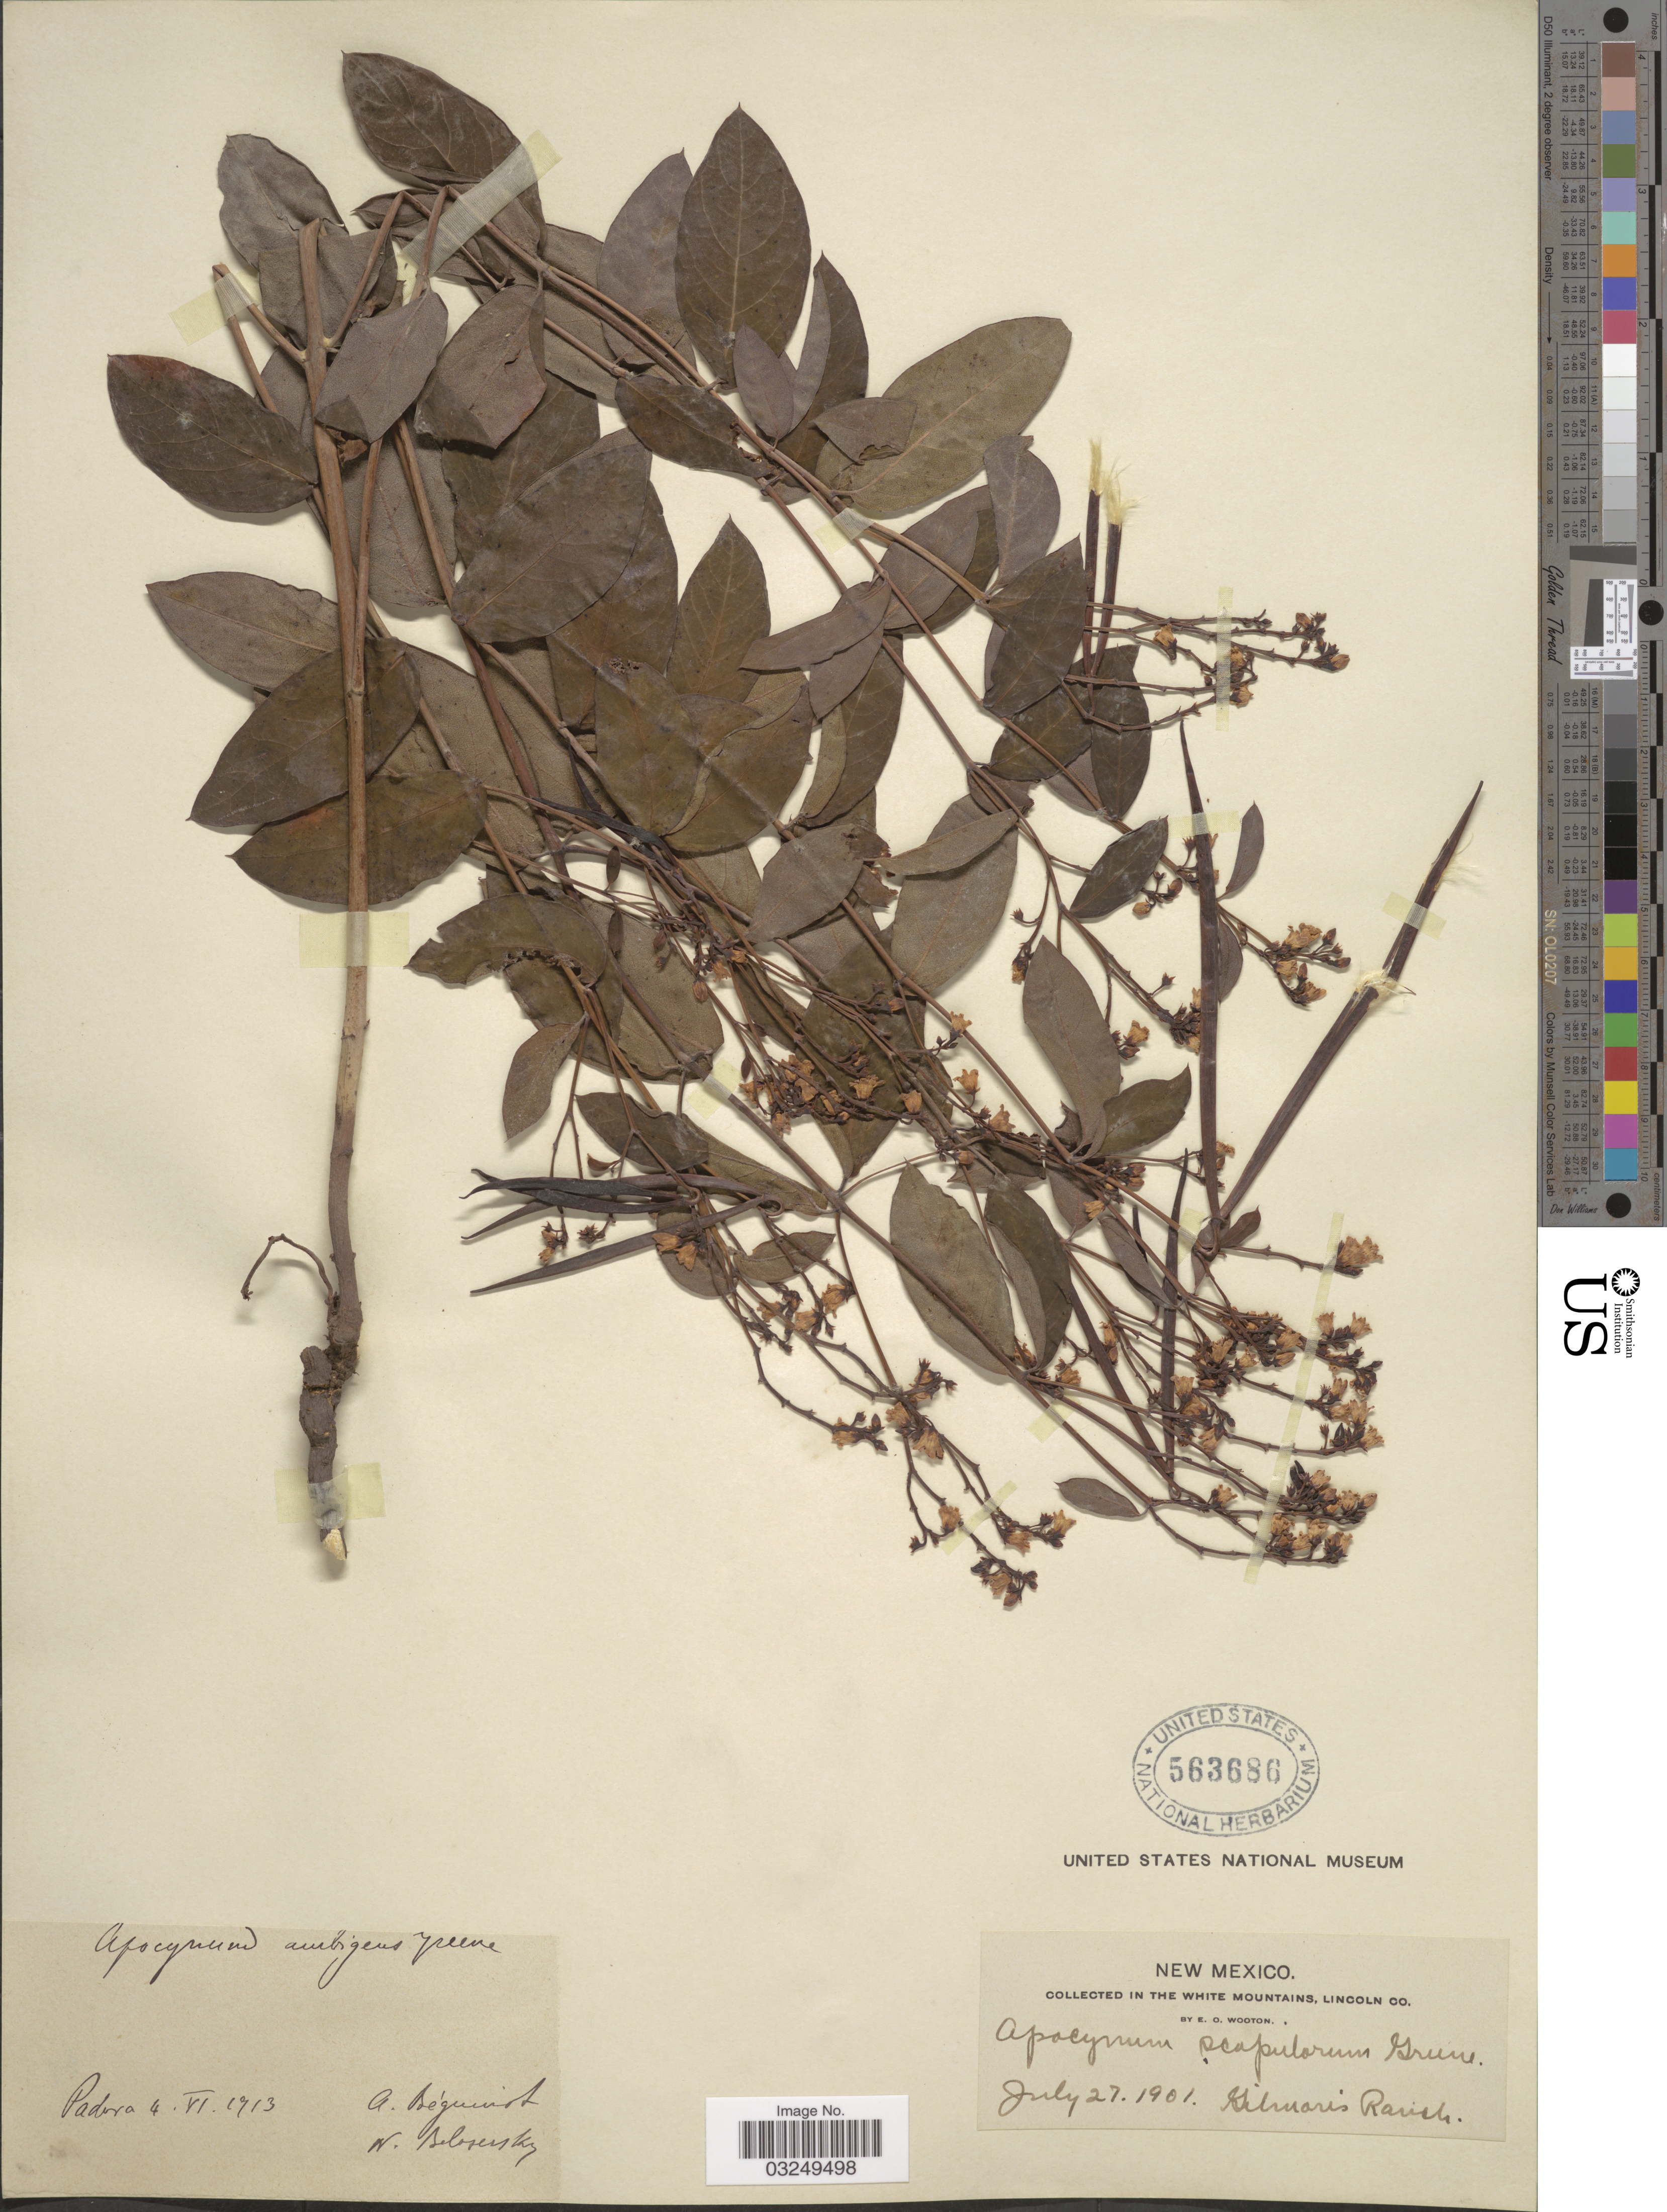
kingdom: Plantae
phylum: Tracheophyta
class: Magnoliopsida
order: Gentianales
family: Apocynaceae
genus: Apocynum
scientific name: Apocynum androsaemifolium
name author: L.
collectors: E. O. Wooton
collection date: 1901-07-27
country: United States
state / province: New Mexico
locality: In the White Mountains. Gilman's Ranch.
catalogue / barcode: US 563686